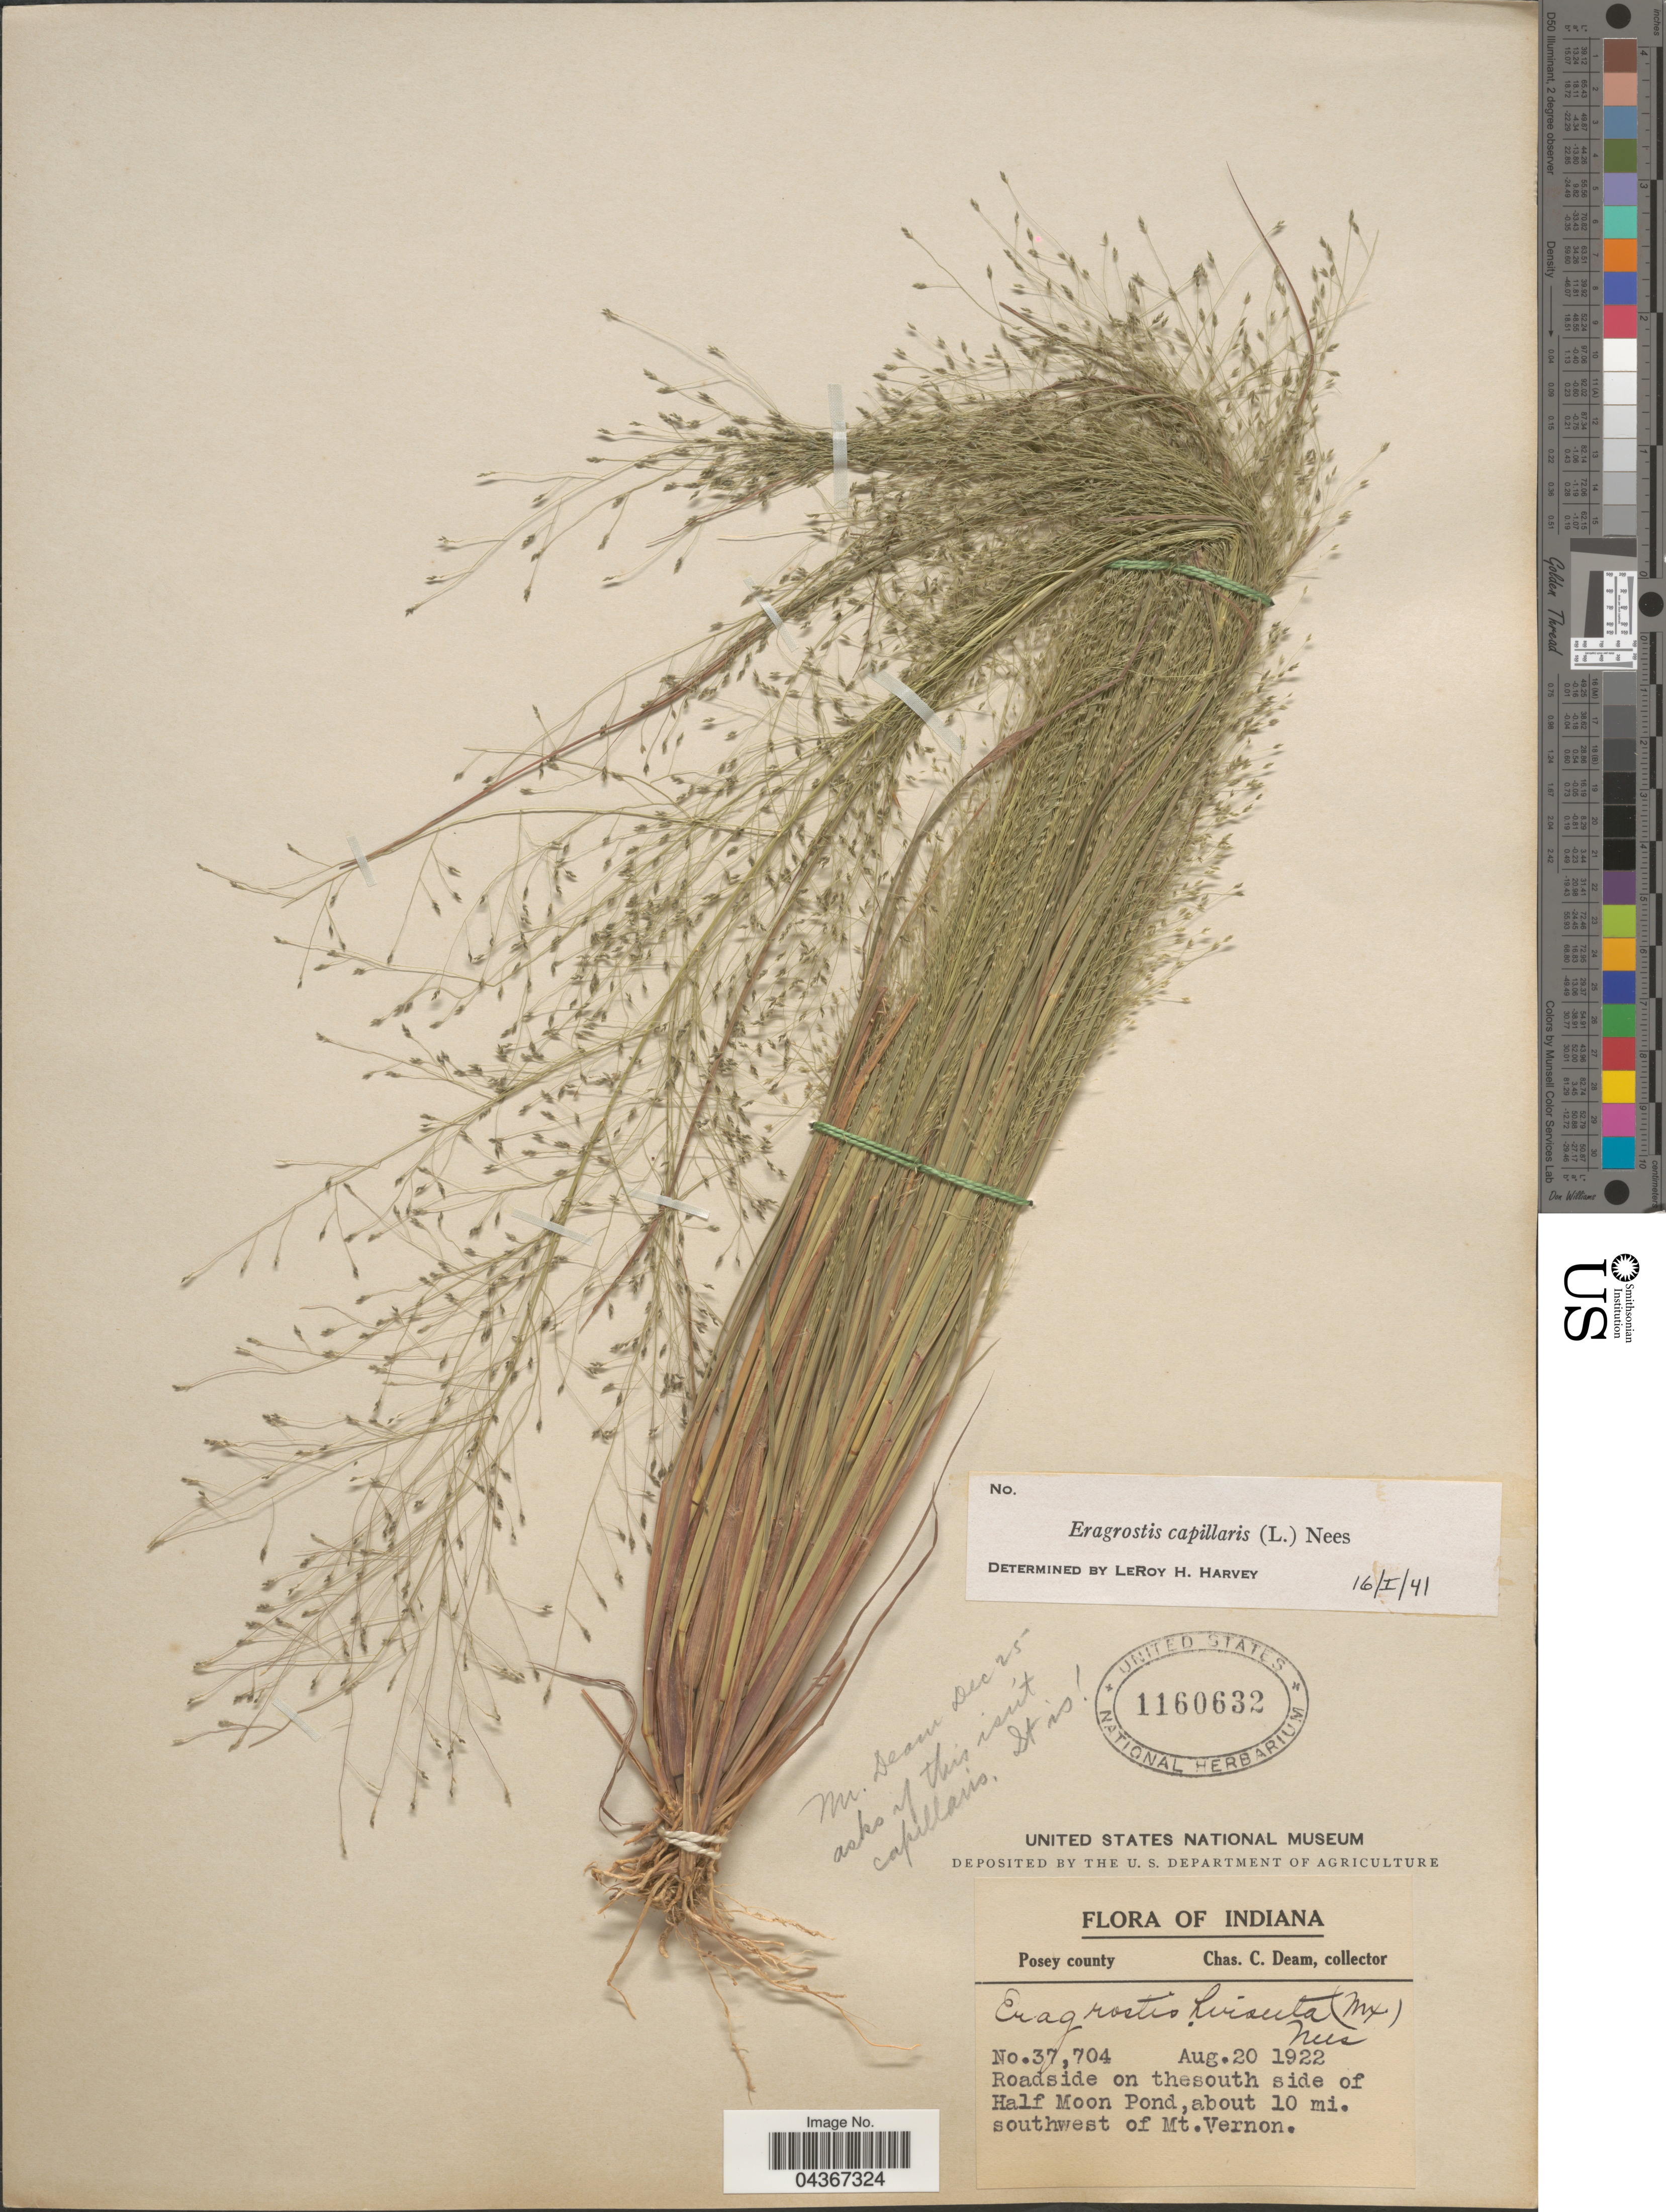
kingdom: Plantae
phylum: Tracheophyta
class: Liliopsida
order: Poales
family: Poaceae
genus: Eragrostis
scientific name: Eragrostis capillaris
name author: (L.) Nees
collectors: C. C. Deam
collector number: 37704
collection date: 1922-08-20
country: United States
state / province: Indiana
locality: Posey county. Roadside on thesouth side of Half Moon Pond, about 10 mi. southwest of Mt. Vernon.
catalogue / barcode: US 1160632